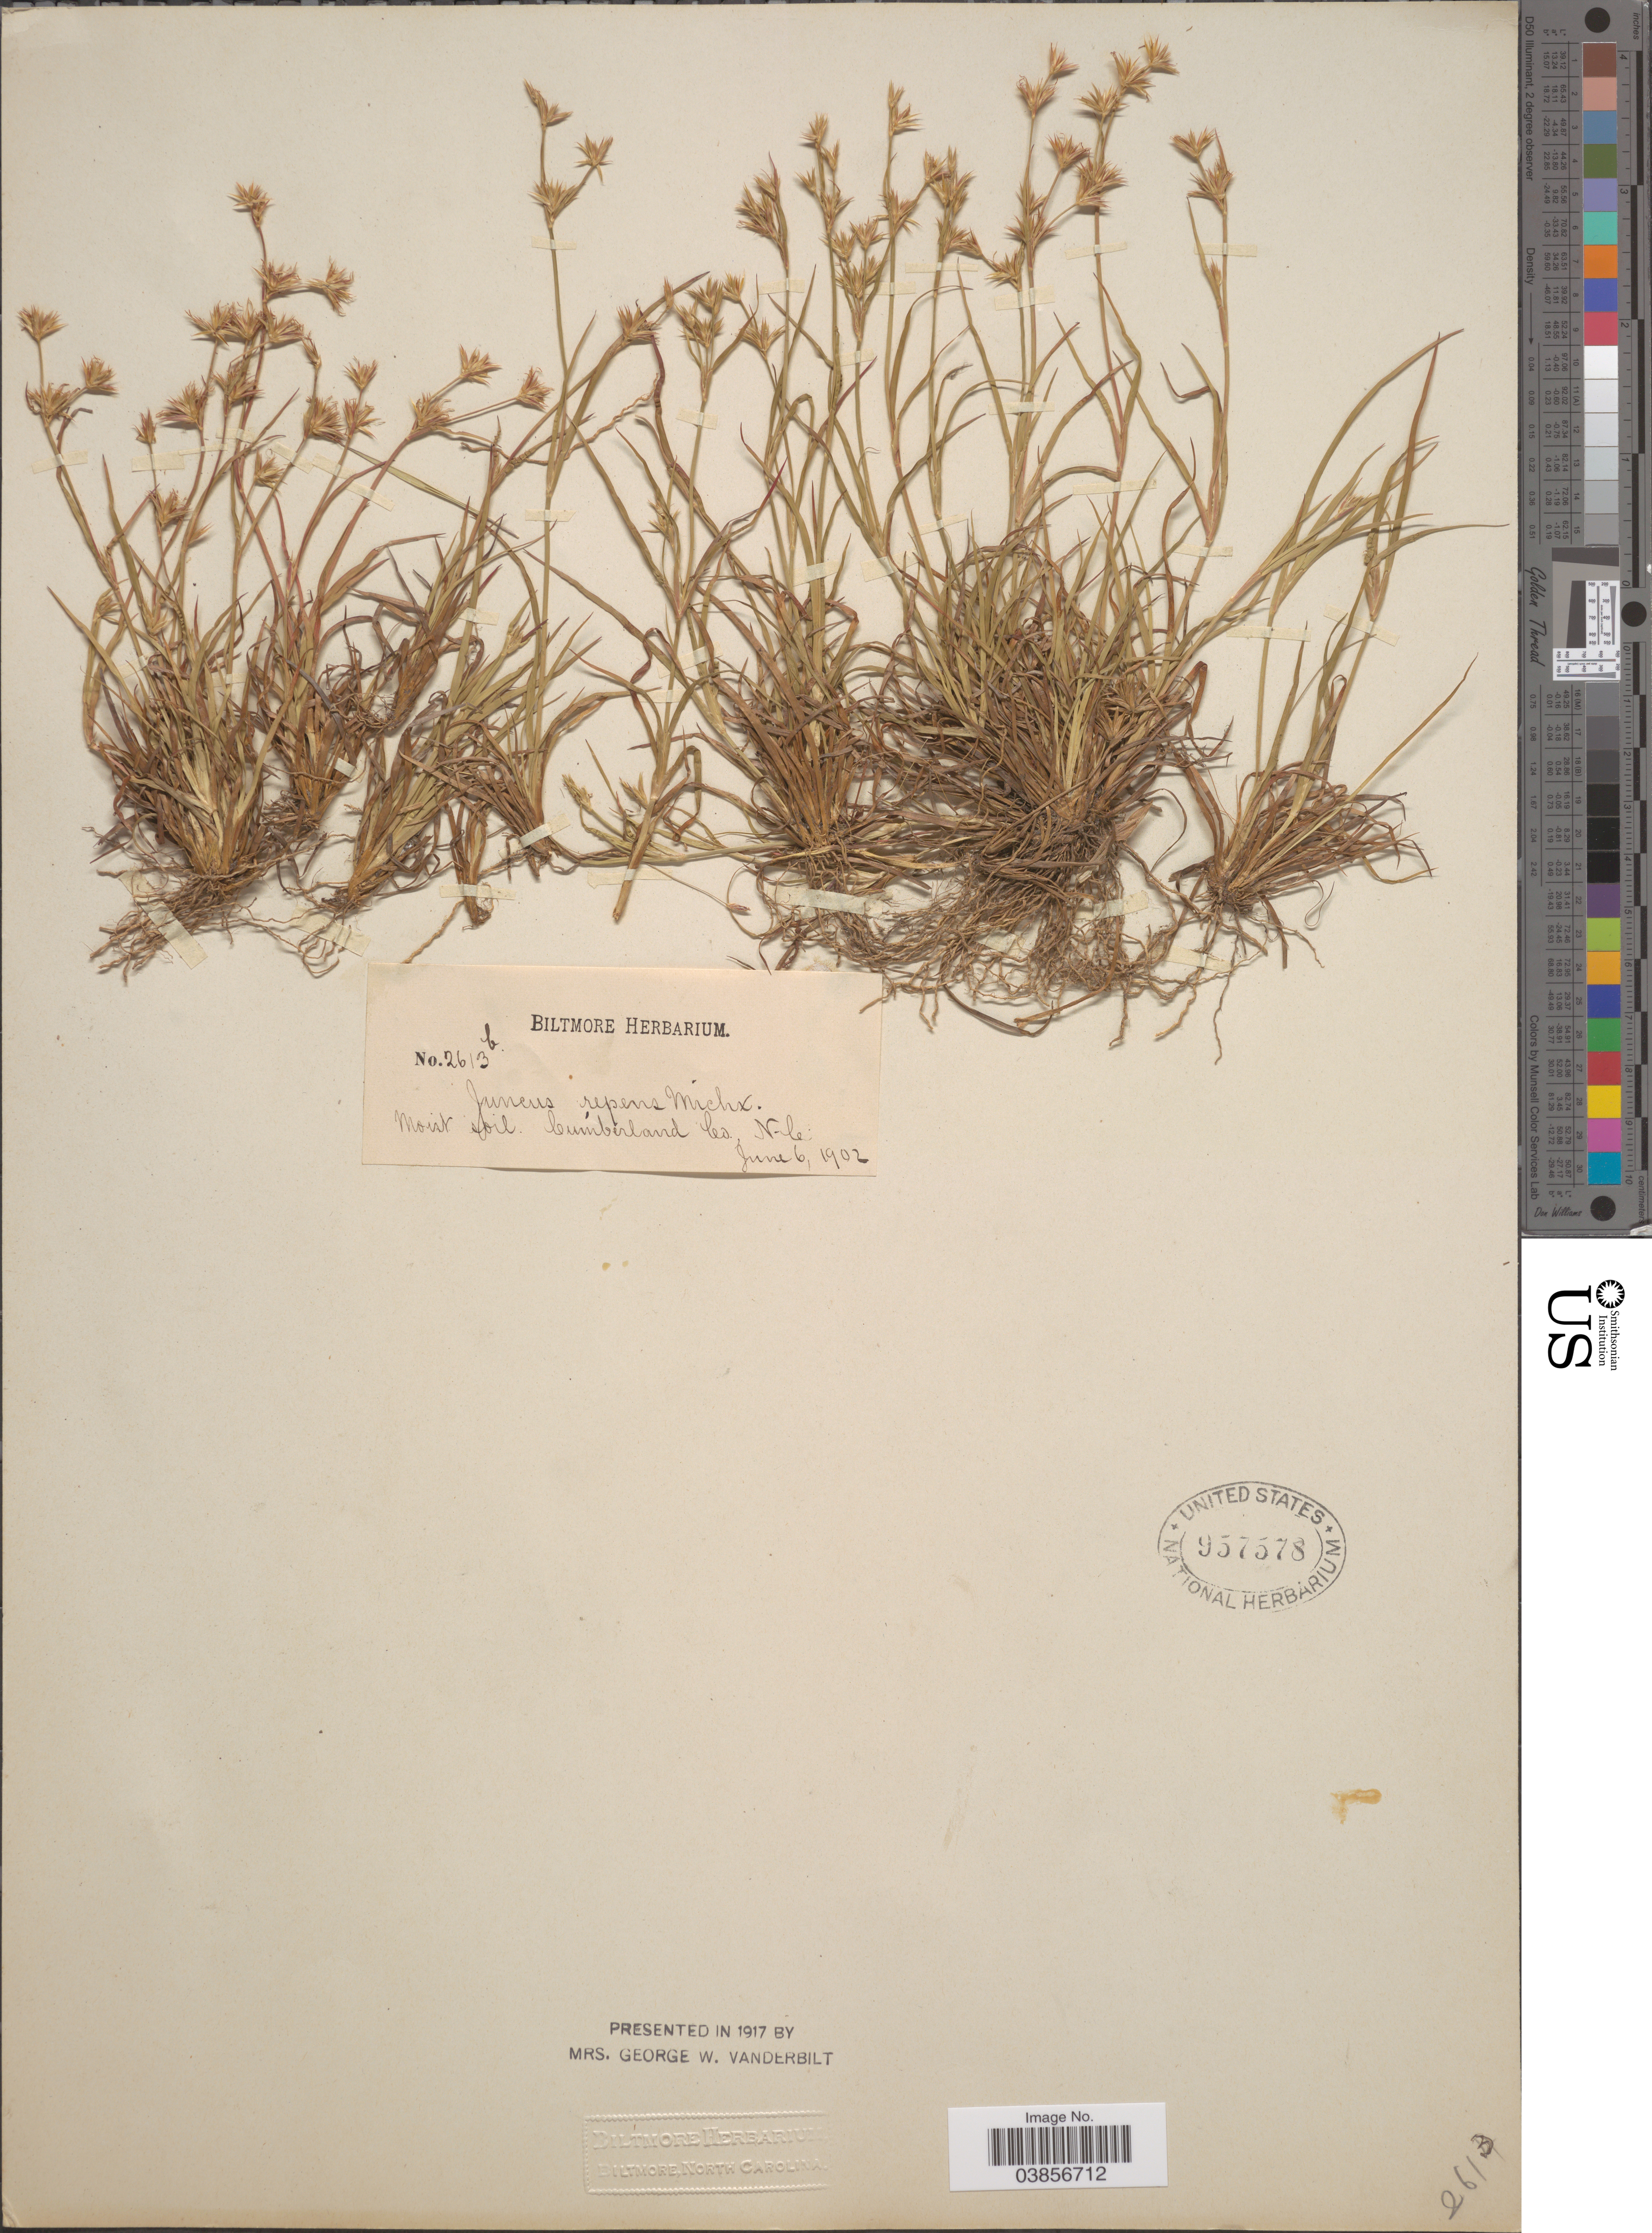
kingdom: Plantae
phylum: Tracheophyta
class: Liliopsida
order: Poales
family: Juncaceae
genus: Juncus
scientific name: Juncus repens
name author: Michx.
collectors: ex herb. Biltmore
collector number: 2613b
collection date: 1902-06-06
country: United States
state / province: North Carolina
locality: Cumberland Co.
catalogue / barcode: US 957578